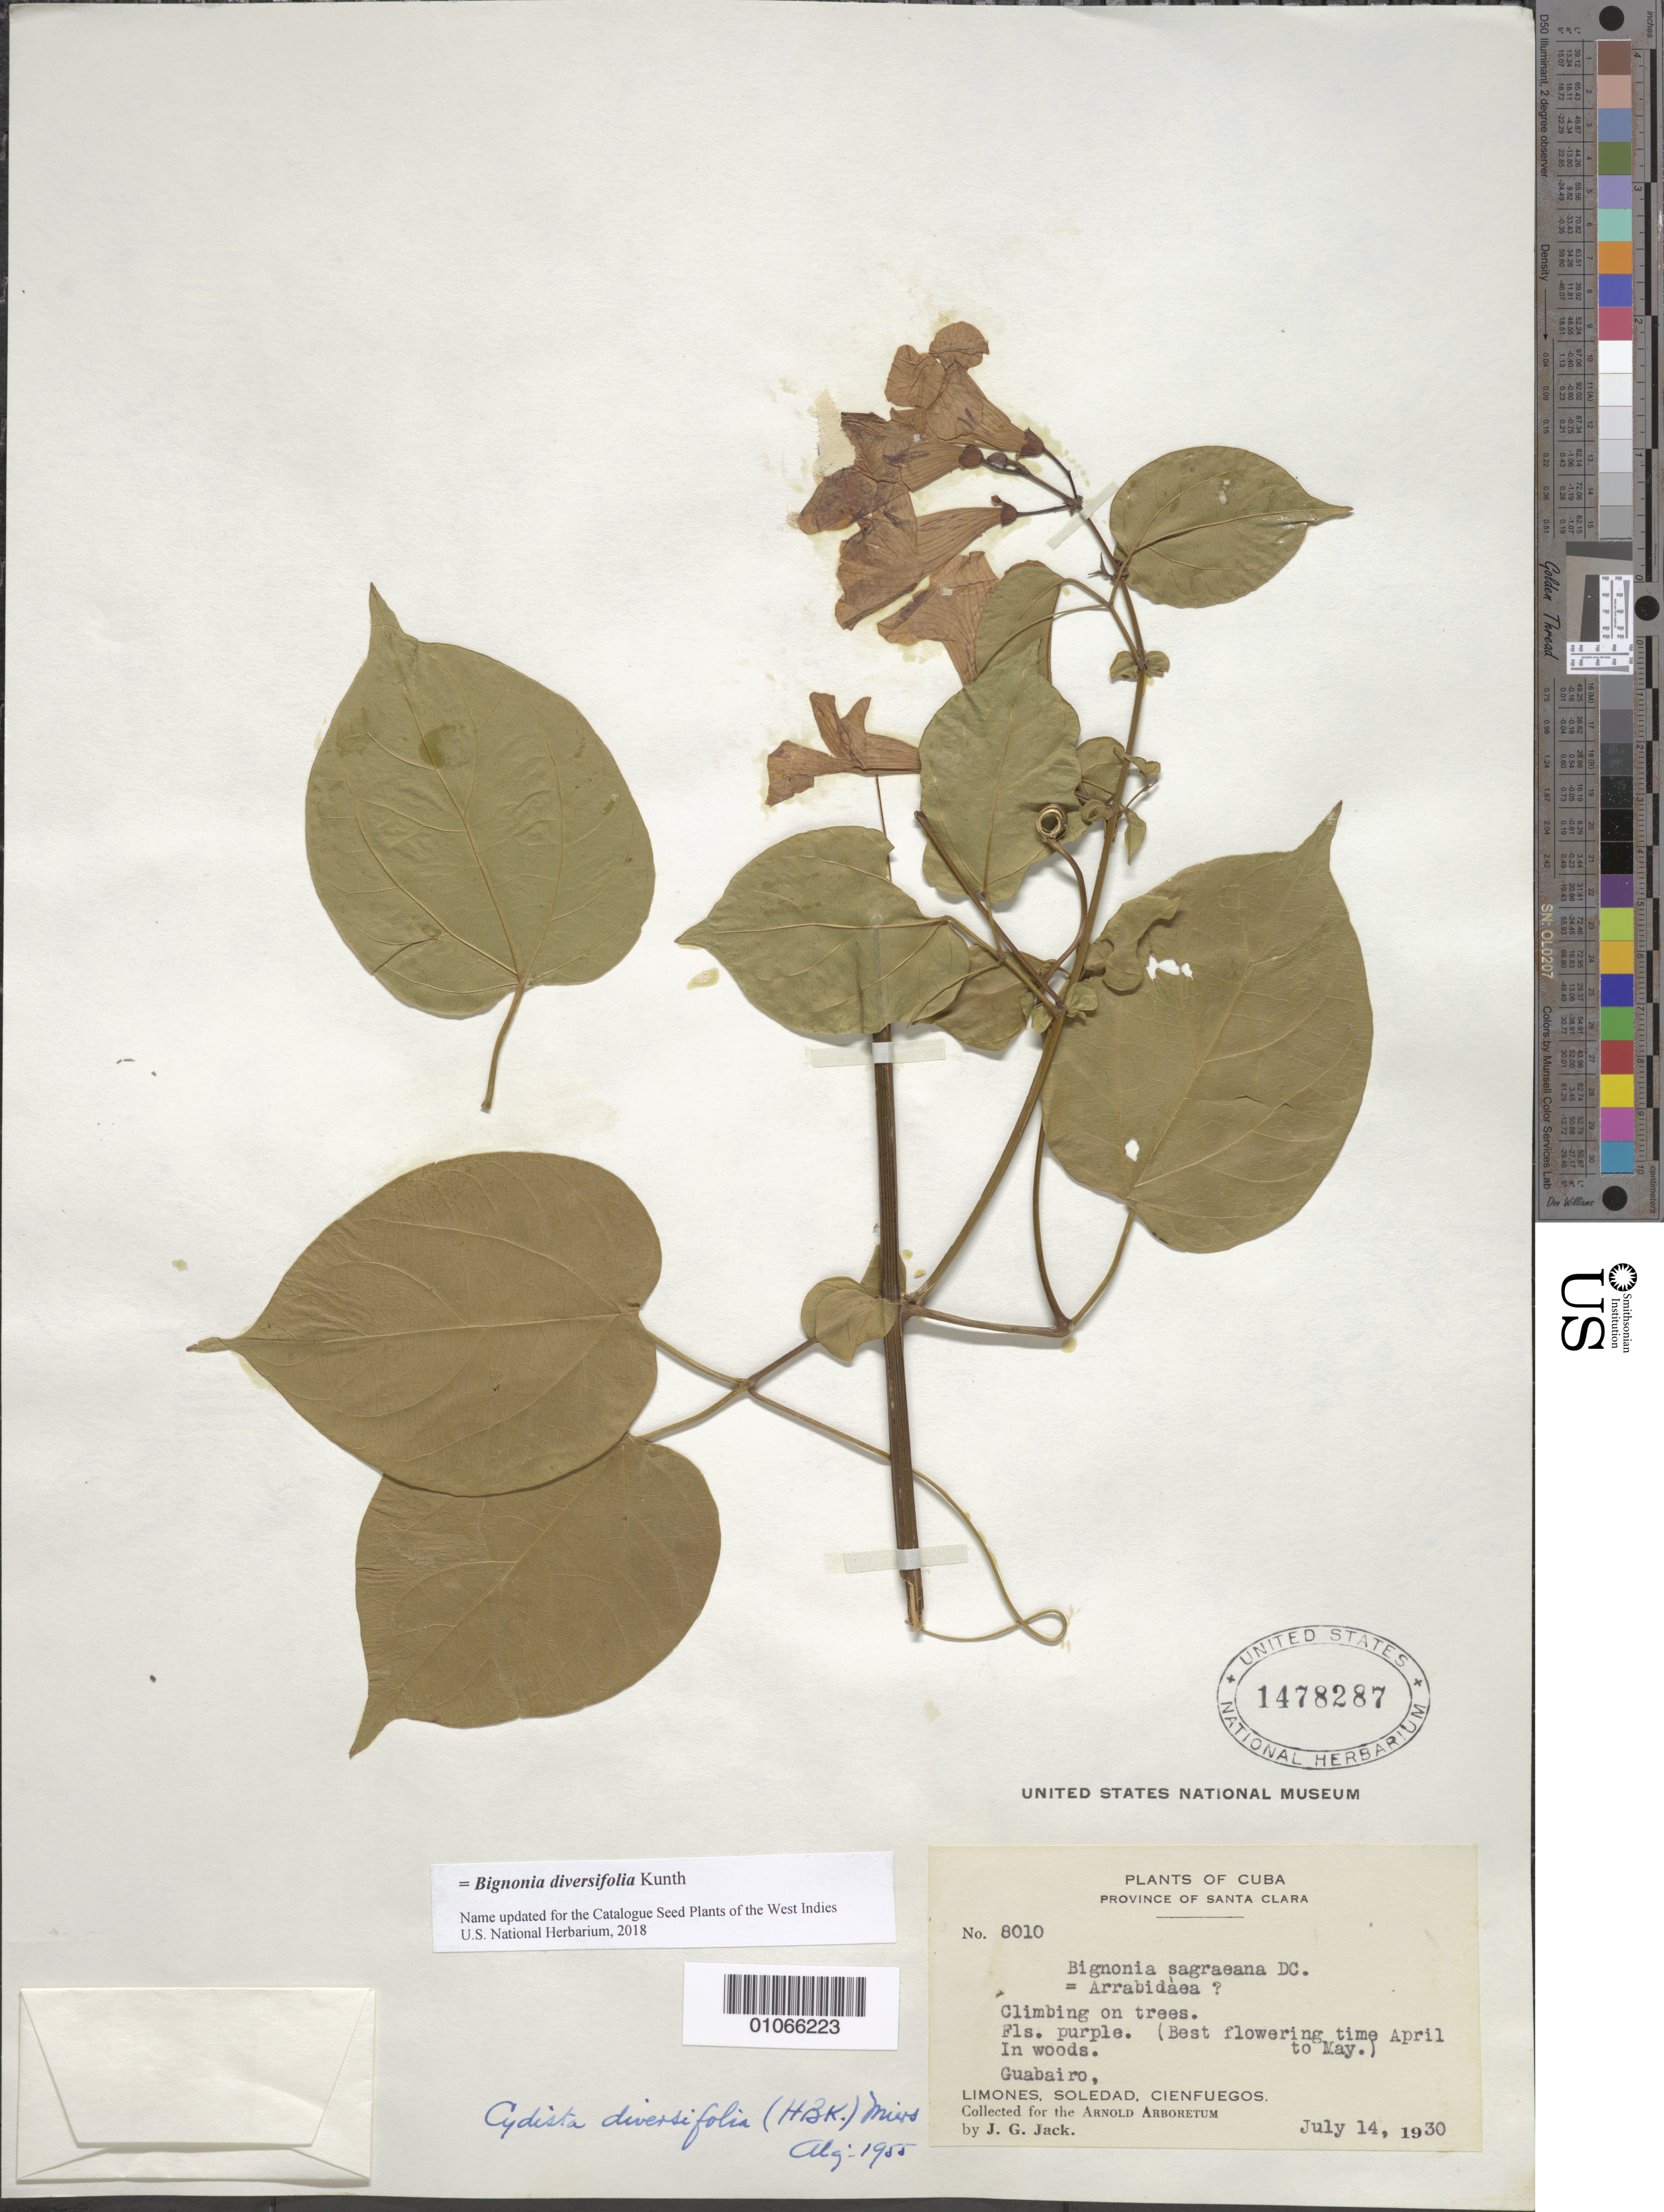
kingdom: Plantae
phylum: Tracheophyta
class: Magnoliopsida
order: Lamiales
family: Bignoniaceae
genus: Bignonia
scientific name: Bignonia diversifolia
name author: Kunth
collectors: J. G. Jack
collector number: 8010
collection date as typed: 14 Jul 1930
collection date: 1930-07-14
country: Cuba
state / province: Cienfuegos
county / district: Santa Clara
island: Cuba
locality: Limones, Soledad, Cienfuegos. Guabairo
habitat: In woods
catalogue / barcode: US 1478287